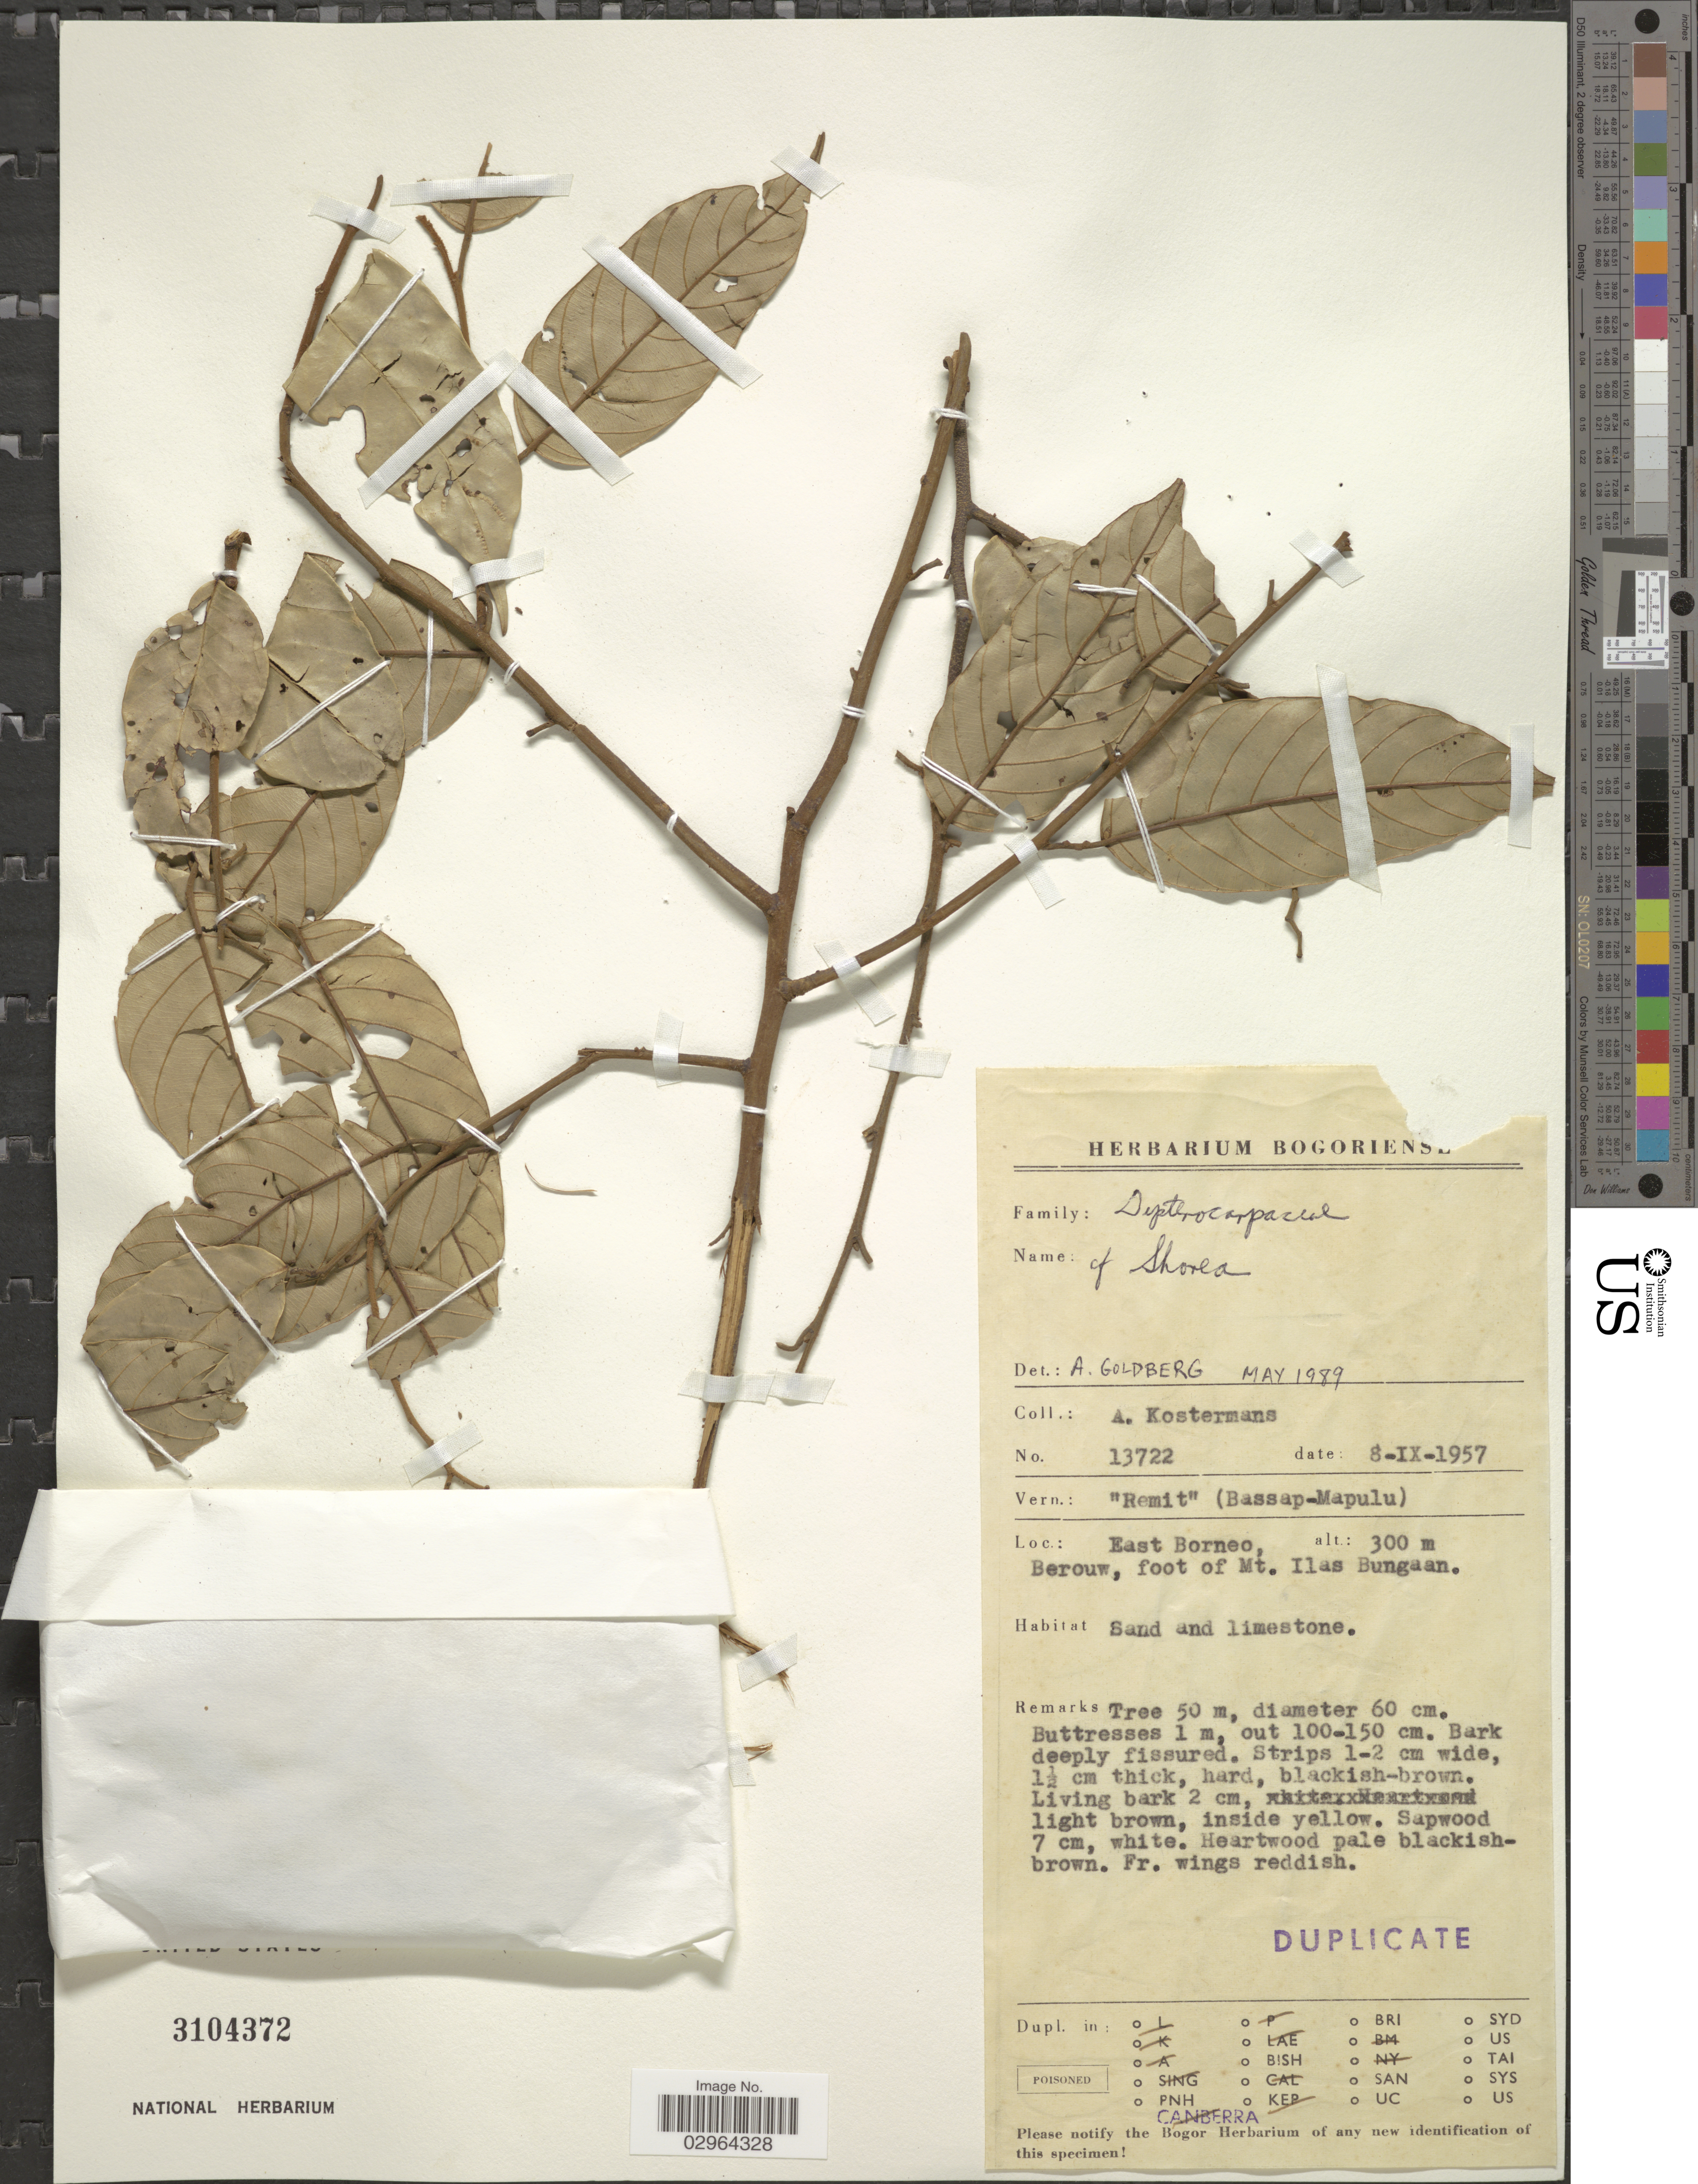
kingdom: Plantae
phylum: Tracheophyta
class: Magnoliopsida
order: Malvales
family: Dipterocarpaceae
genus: Richetia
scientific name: Richetia faguetiana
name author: (F. Heim) P.S. Ashton & J. Heck.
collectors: A. J. G. Kostermans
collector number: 13722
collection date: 1957-09-08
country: Indonesia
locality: East Borneo, Berouw, foot of Mt. Ilas Bungaan.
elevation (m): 300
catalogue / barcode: US 3104372